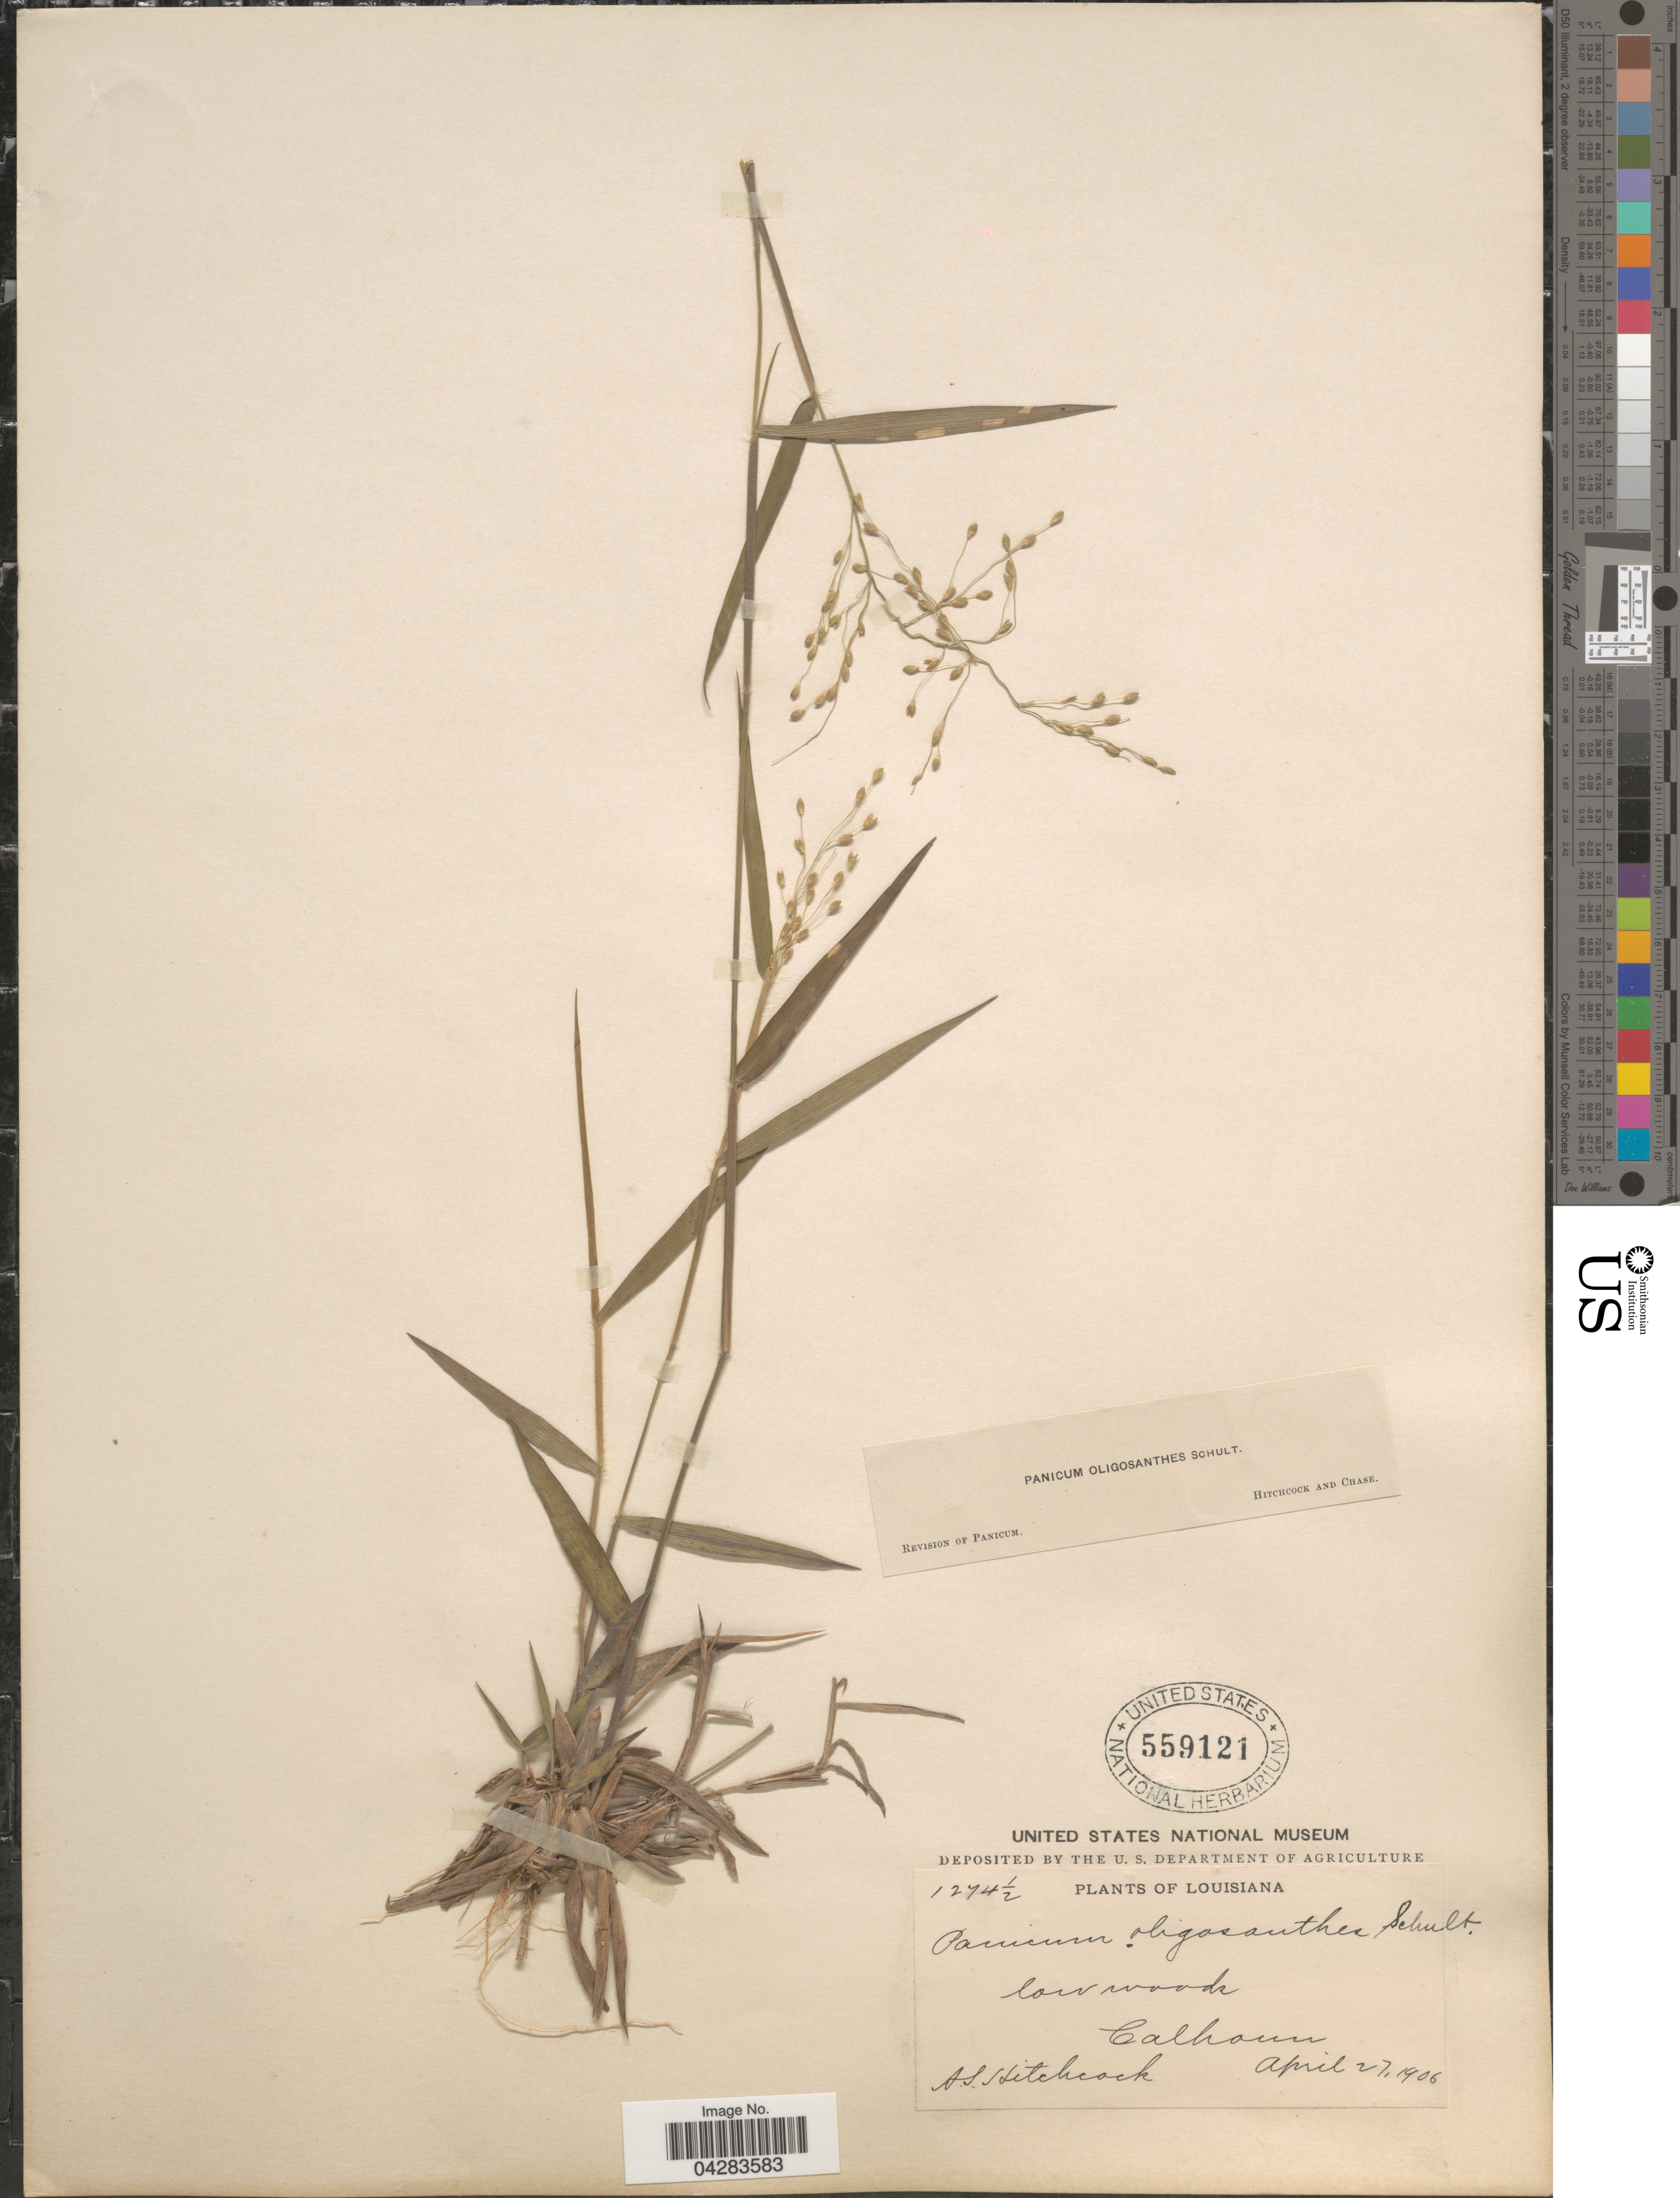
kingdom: Plantae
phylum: Tracheophyta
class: Liliopsida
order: Poales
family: Poaceae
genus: Dichanthelium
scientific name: Dichanthelium oligosanthes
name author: (Schult.) Gould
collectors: A. S. Hitchcock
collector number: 1274½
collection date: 1906-04-27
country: United States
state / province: Louisiana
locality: Calhoun.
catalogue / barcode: US 559121